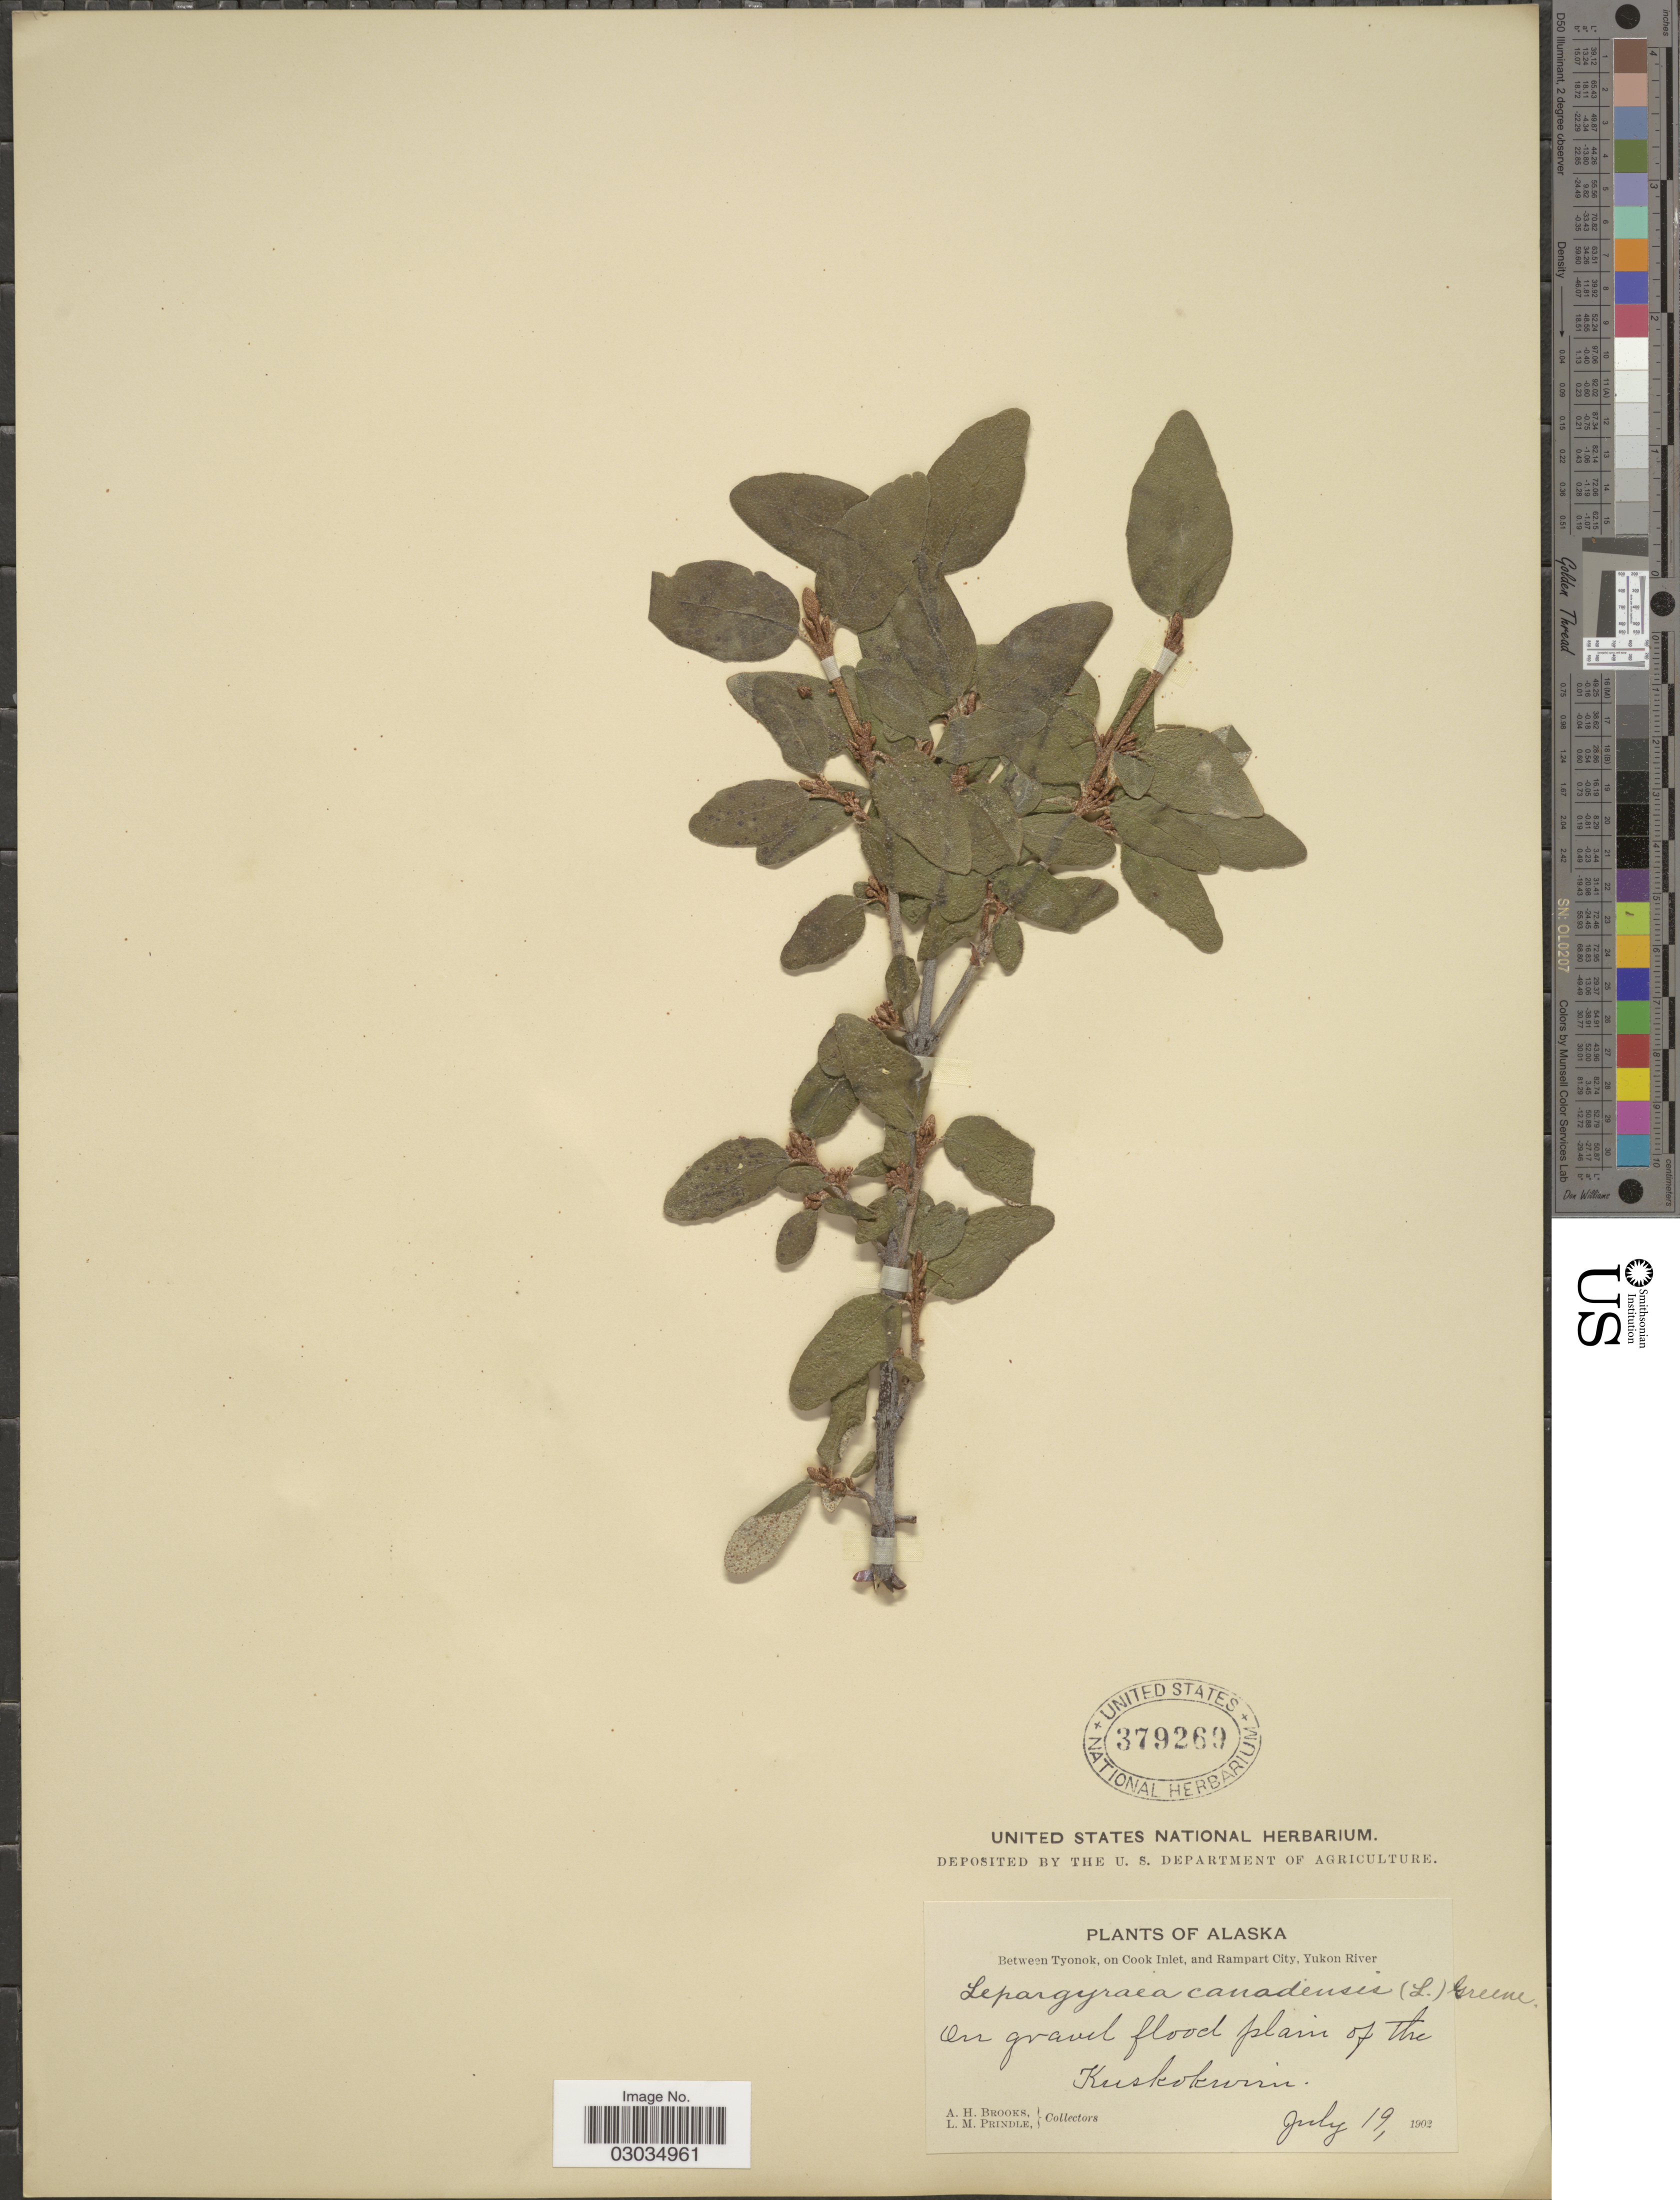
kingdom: Plantae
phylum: Tracheophyta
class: Magnoliopsida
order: Rosales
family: Elaeagnaceae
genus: Shepherdia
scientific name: Shepherdia canadensis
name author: (L.) Nutt.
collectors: A. Brooks & L. Prindle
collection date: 1902-07-19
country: United States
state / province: Alaska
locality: On gravel flood plain of the Kuskokwim, Between Tyonok, on Cook Inlet, and Rampart City, Yukon River.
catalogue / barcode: US 379269